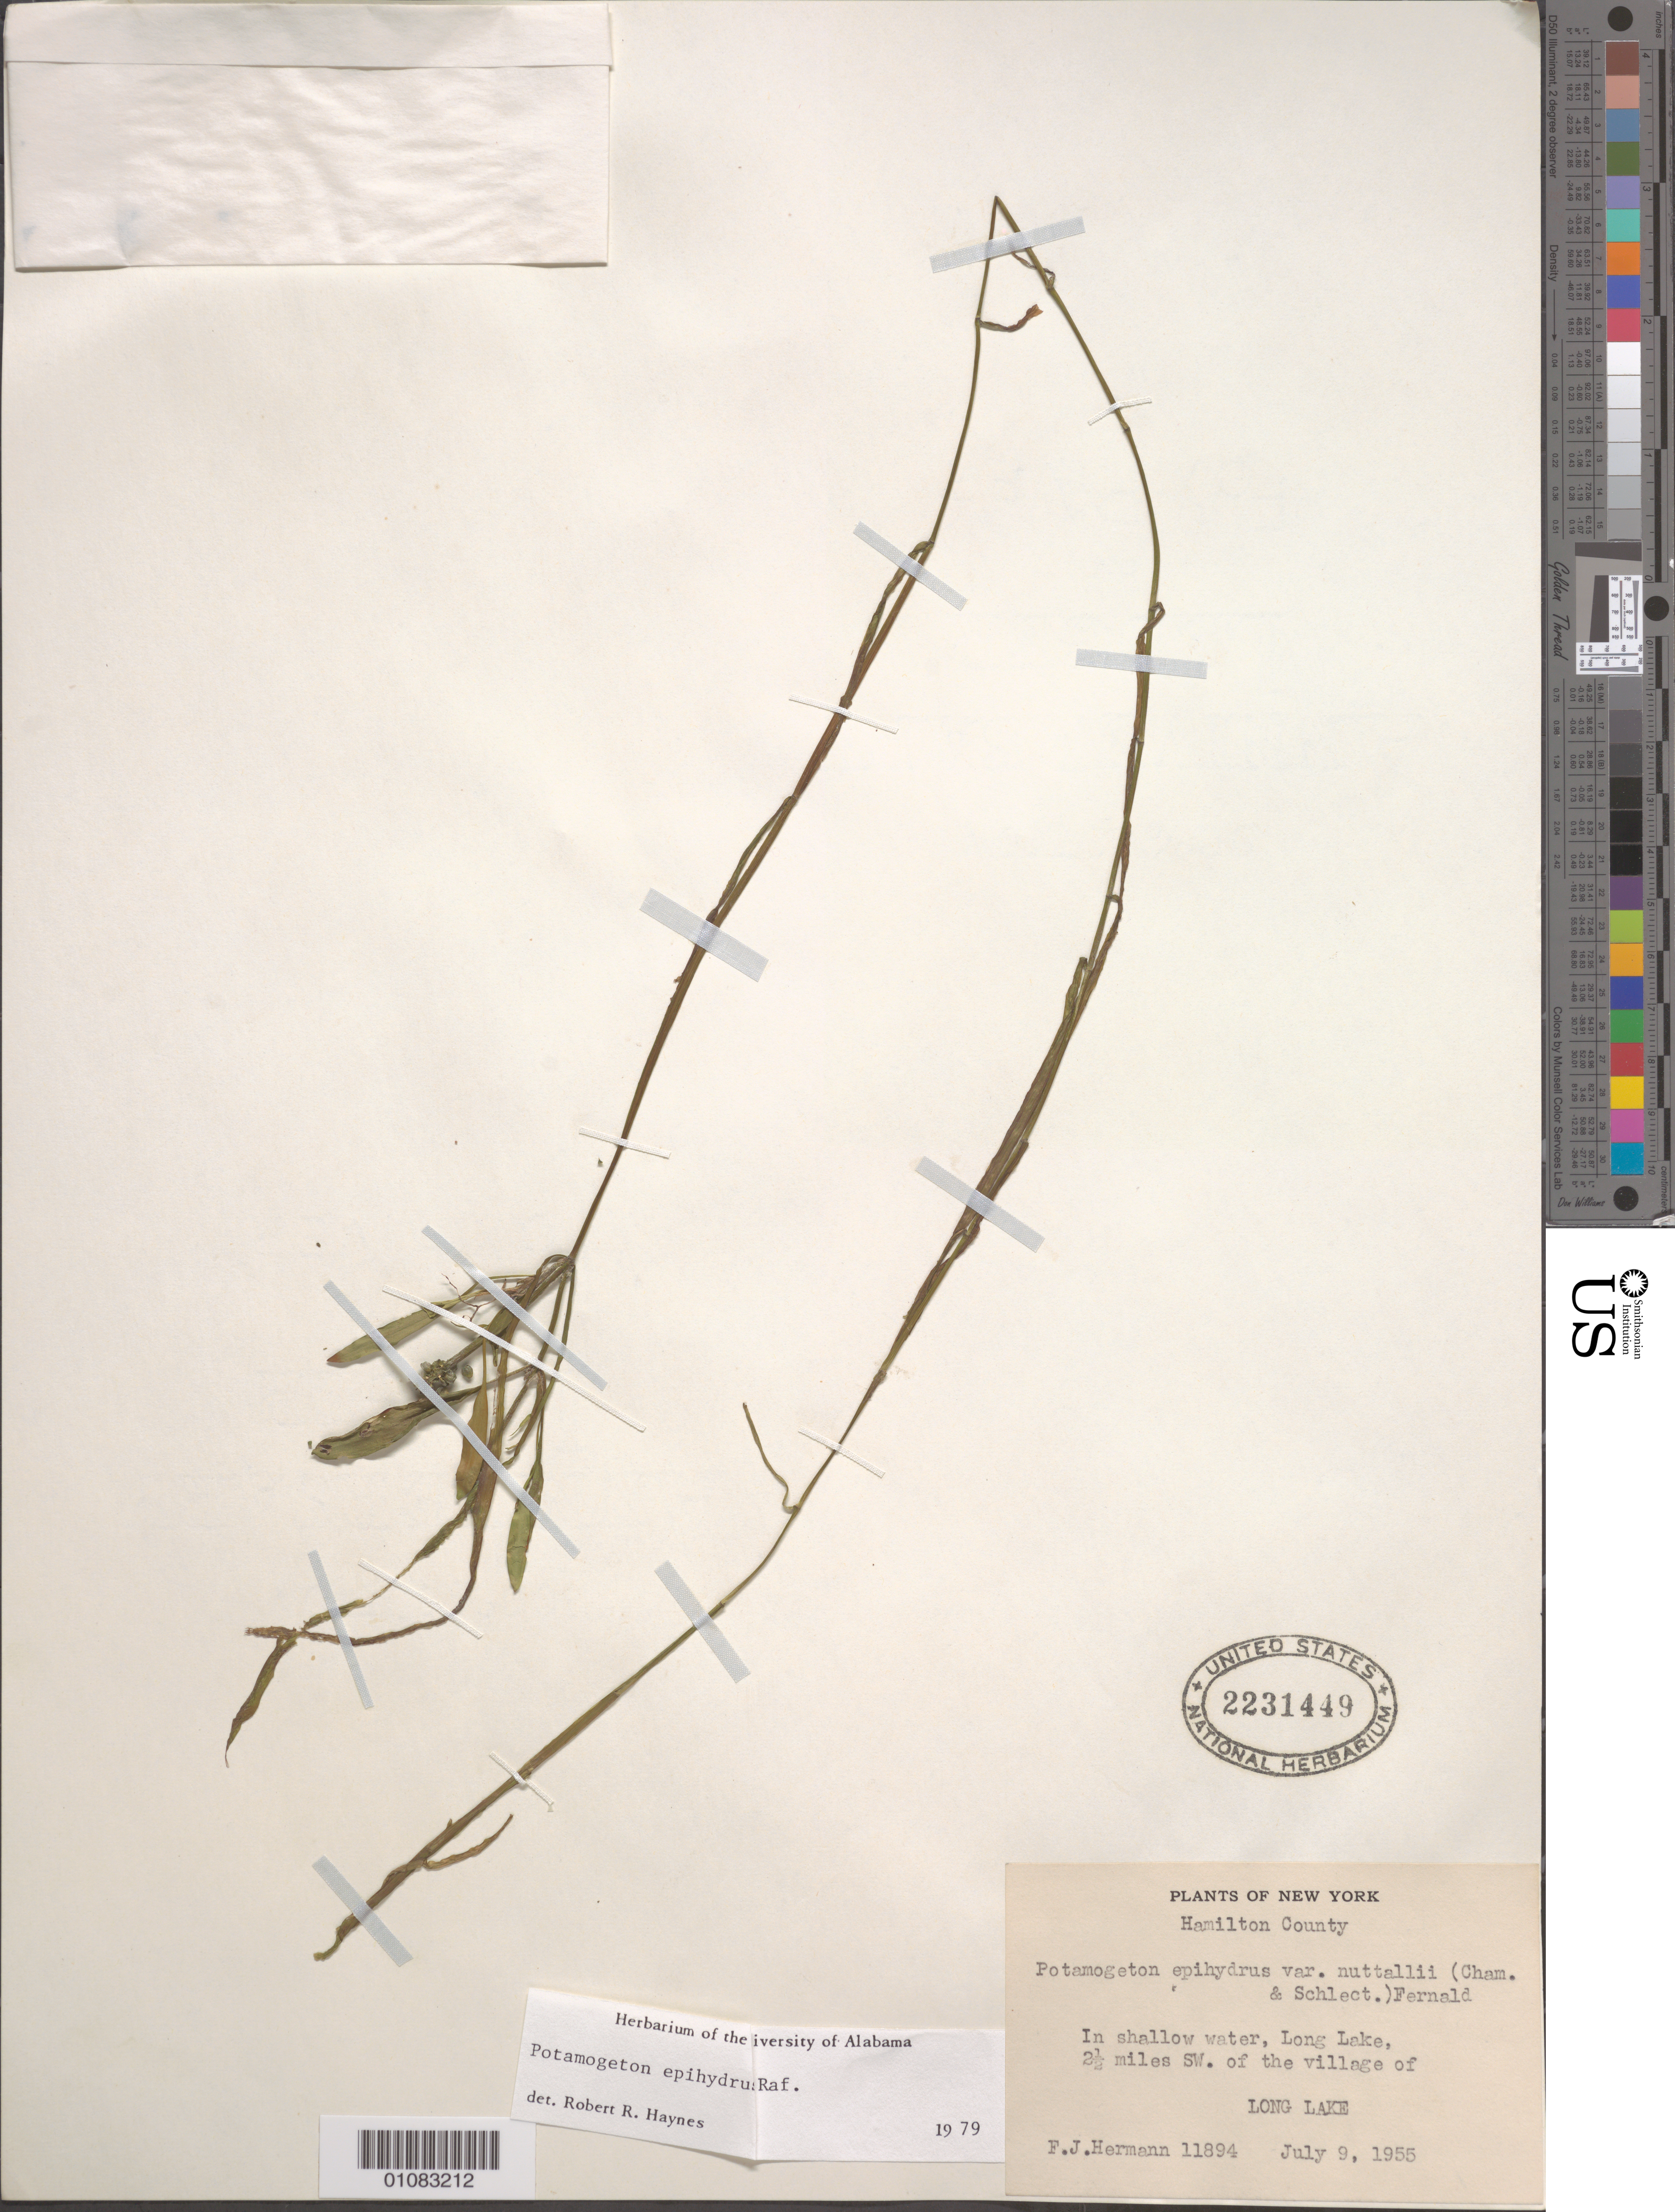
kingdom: Plantae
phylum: Tracheophyta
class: Liliopsida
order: Alismatales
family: Potamogetonaceae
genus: Potamogeton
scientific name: Potamogeton epihydrus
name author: Raf.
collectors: F. J. Hermann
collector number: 11894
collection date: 1955-07-09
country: United States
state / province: New York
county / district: Hamilton County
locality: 2.5 mi. SW of the village of Long Lake, Long Lake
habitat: In shallow water.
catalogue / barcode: US 2231449